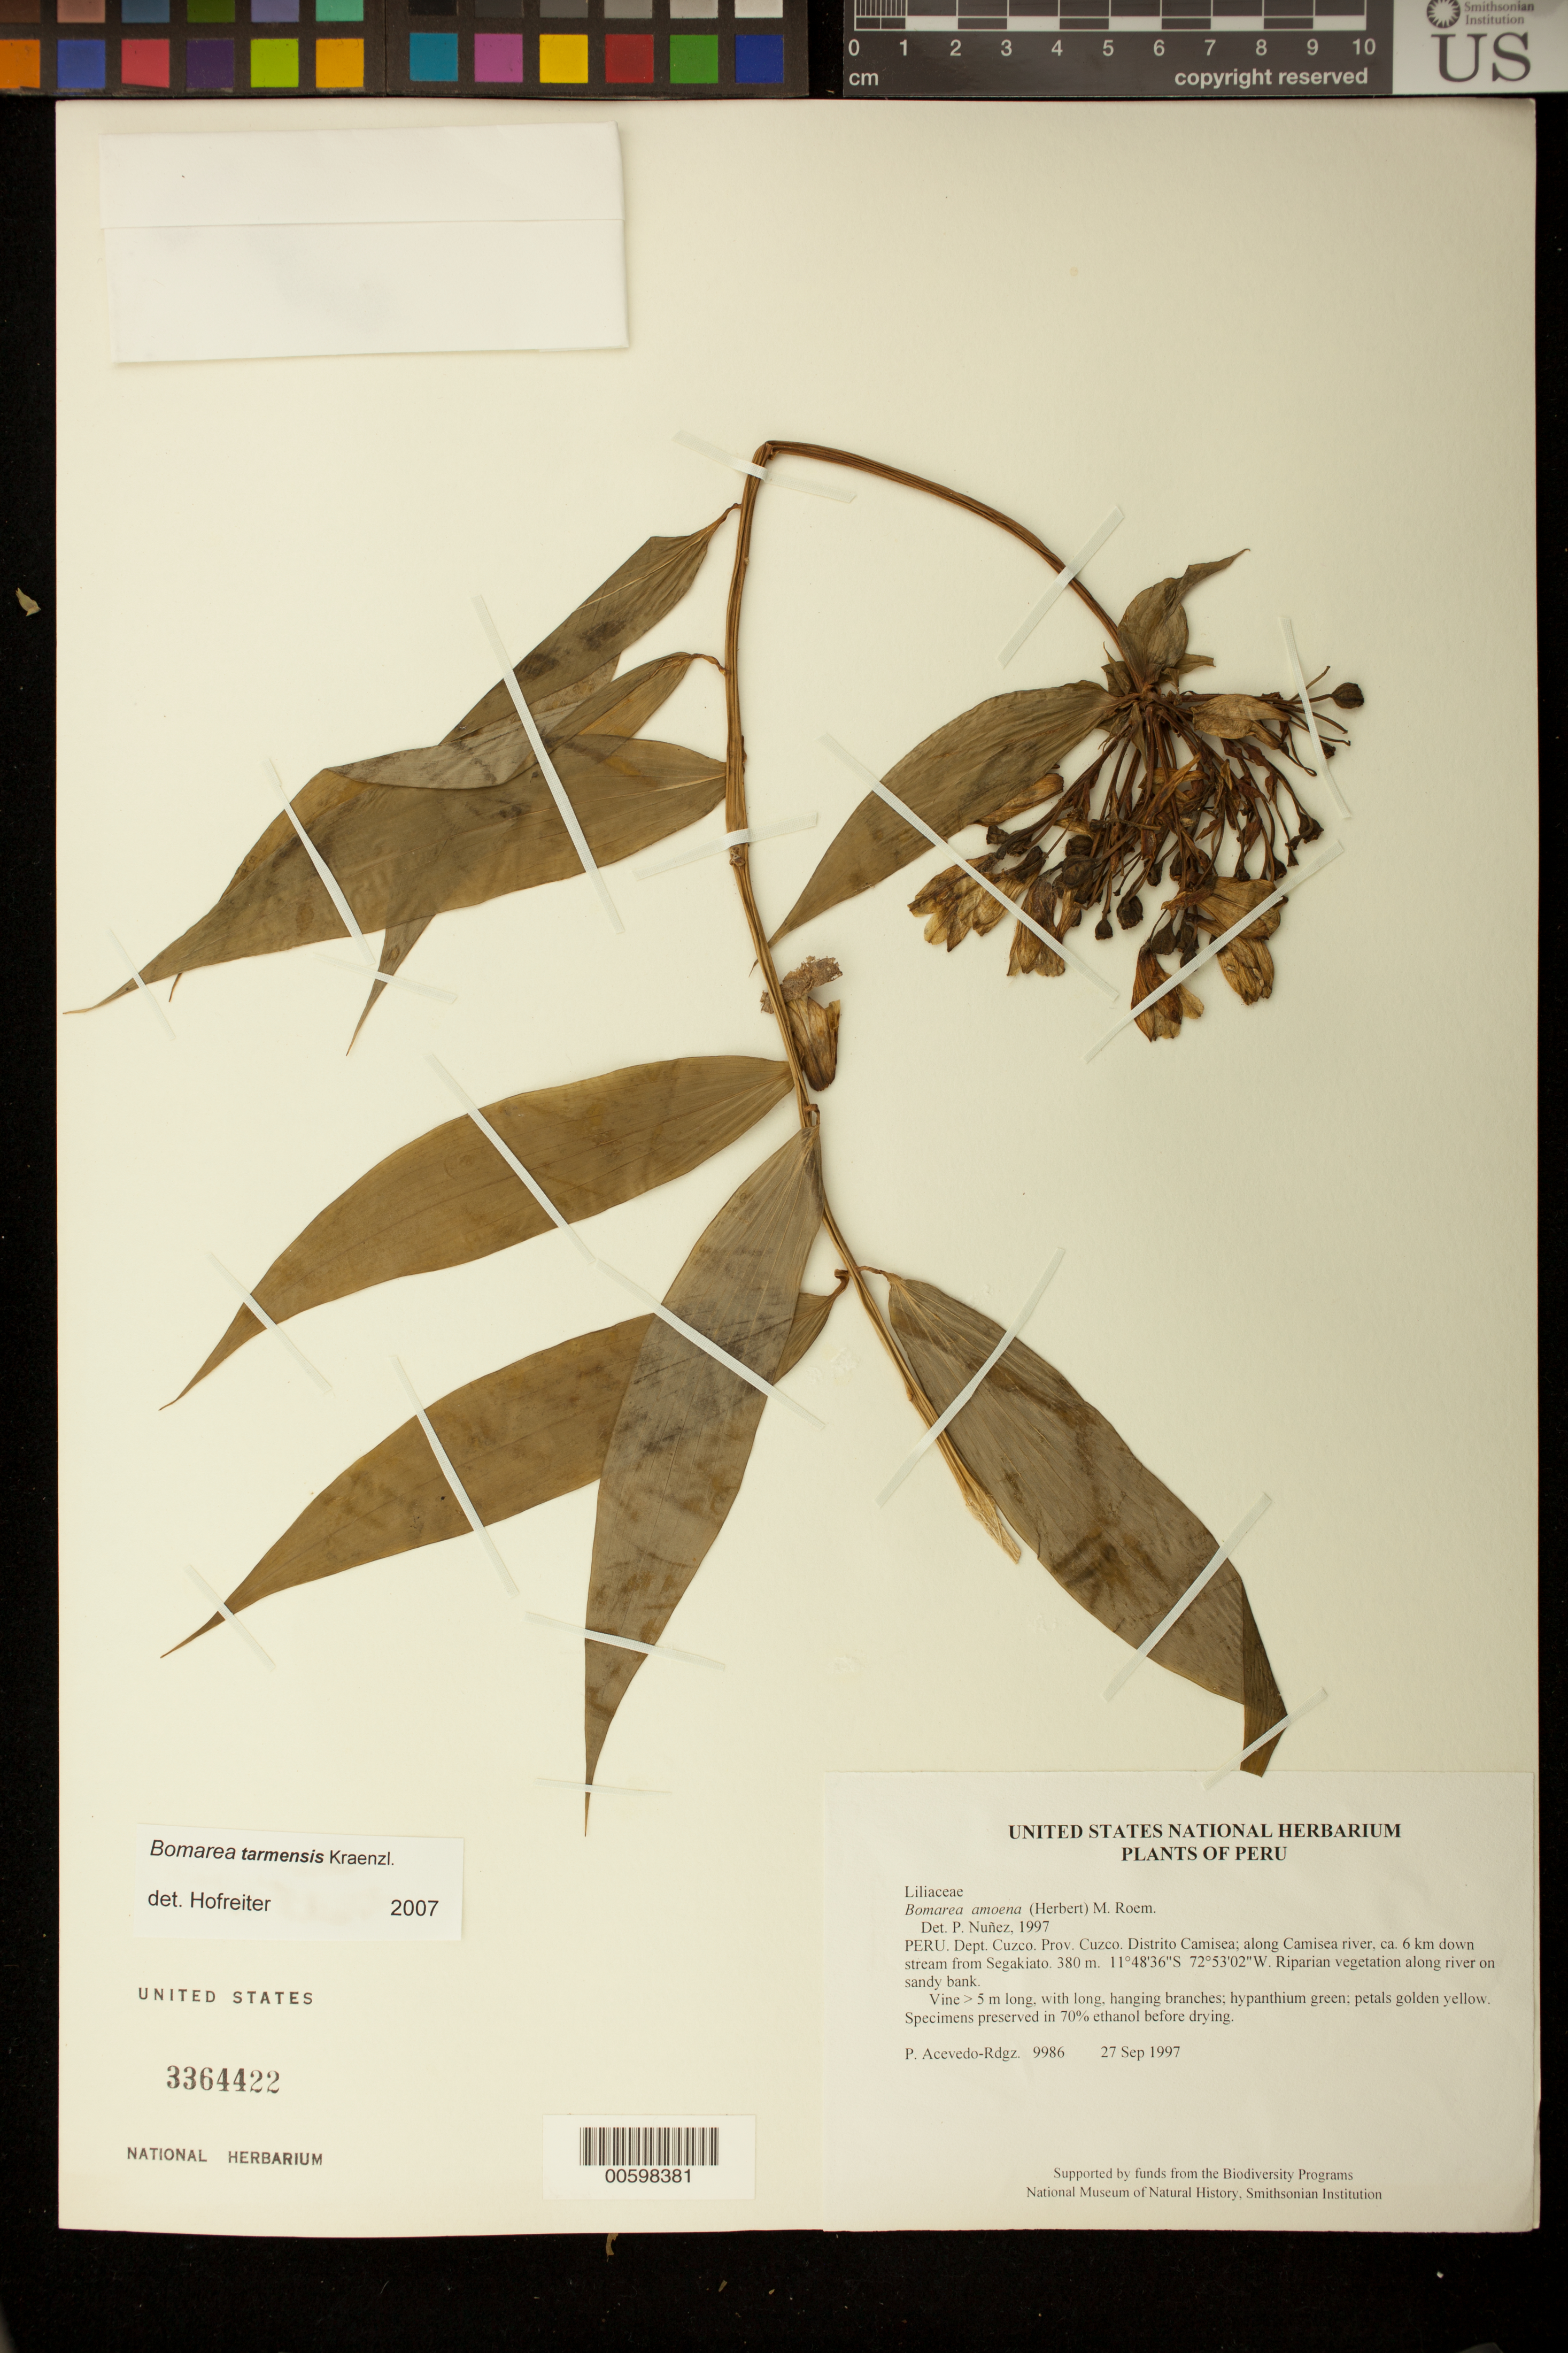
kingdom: Plantae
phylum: Tracheophyta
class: Liliopsida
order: Liliales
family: Alstroemeriaceae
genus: Bomarea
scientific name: Bomarea tarmensis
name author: Kraenzl.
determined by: Hofreiter, A.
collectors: P. Acevedo-Rodr.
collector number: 9986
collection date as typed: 27 Sep 1997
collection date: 1997-09-27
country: Peru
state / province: Cusco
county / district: Cusco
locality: Distrito Camisea; along Camisea river, ca. 6 km down stream from Segakiato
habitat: Riparian vegetation along river on sandy bank.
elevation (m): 380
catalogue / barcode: US 3364422